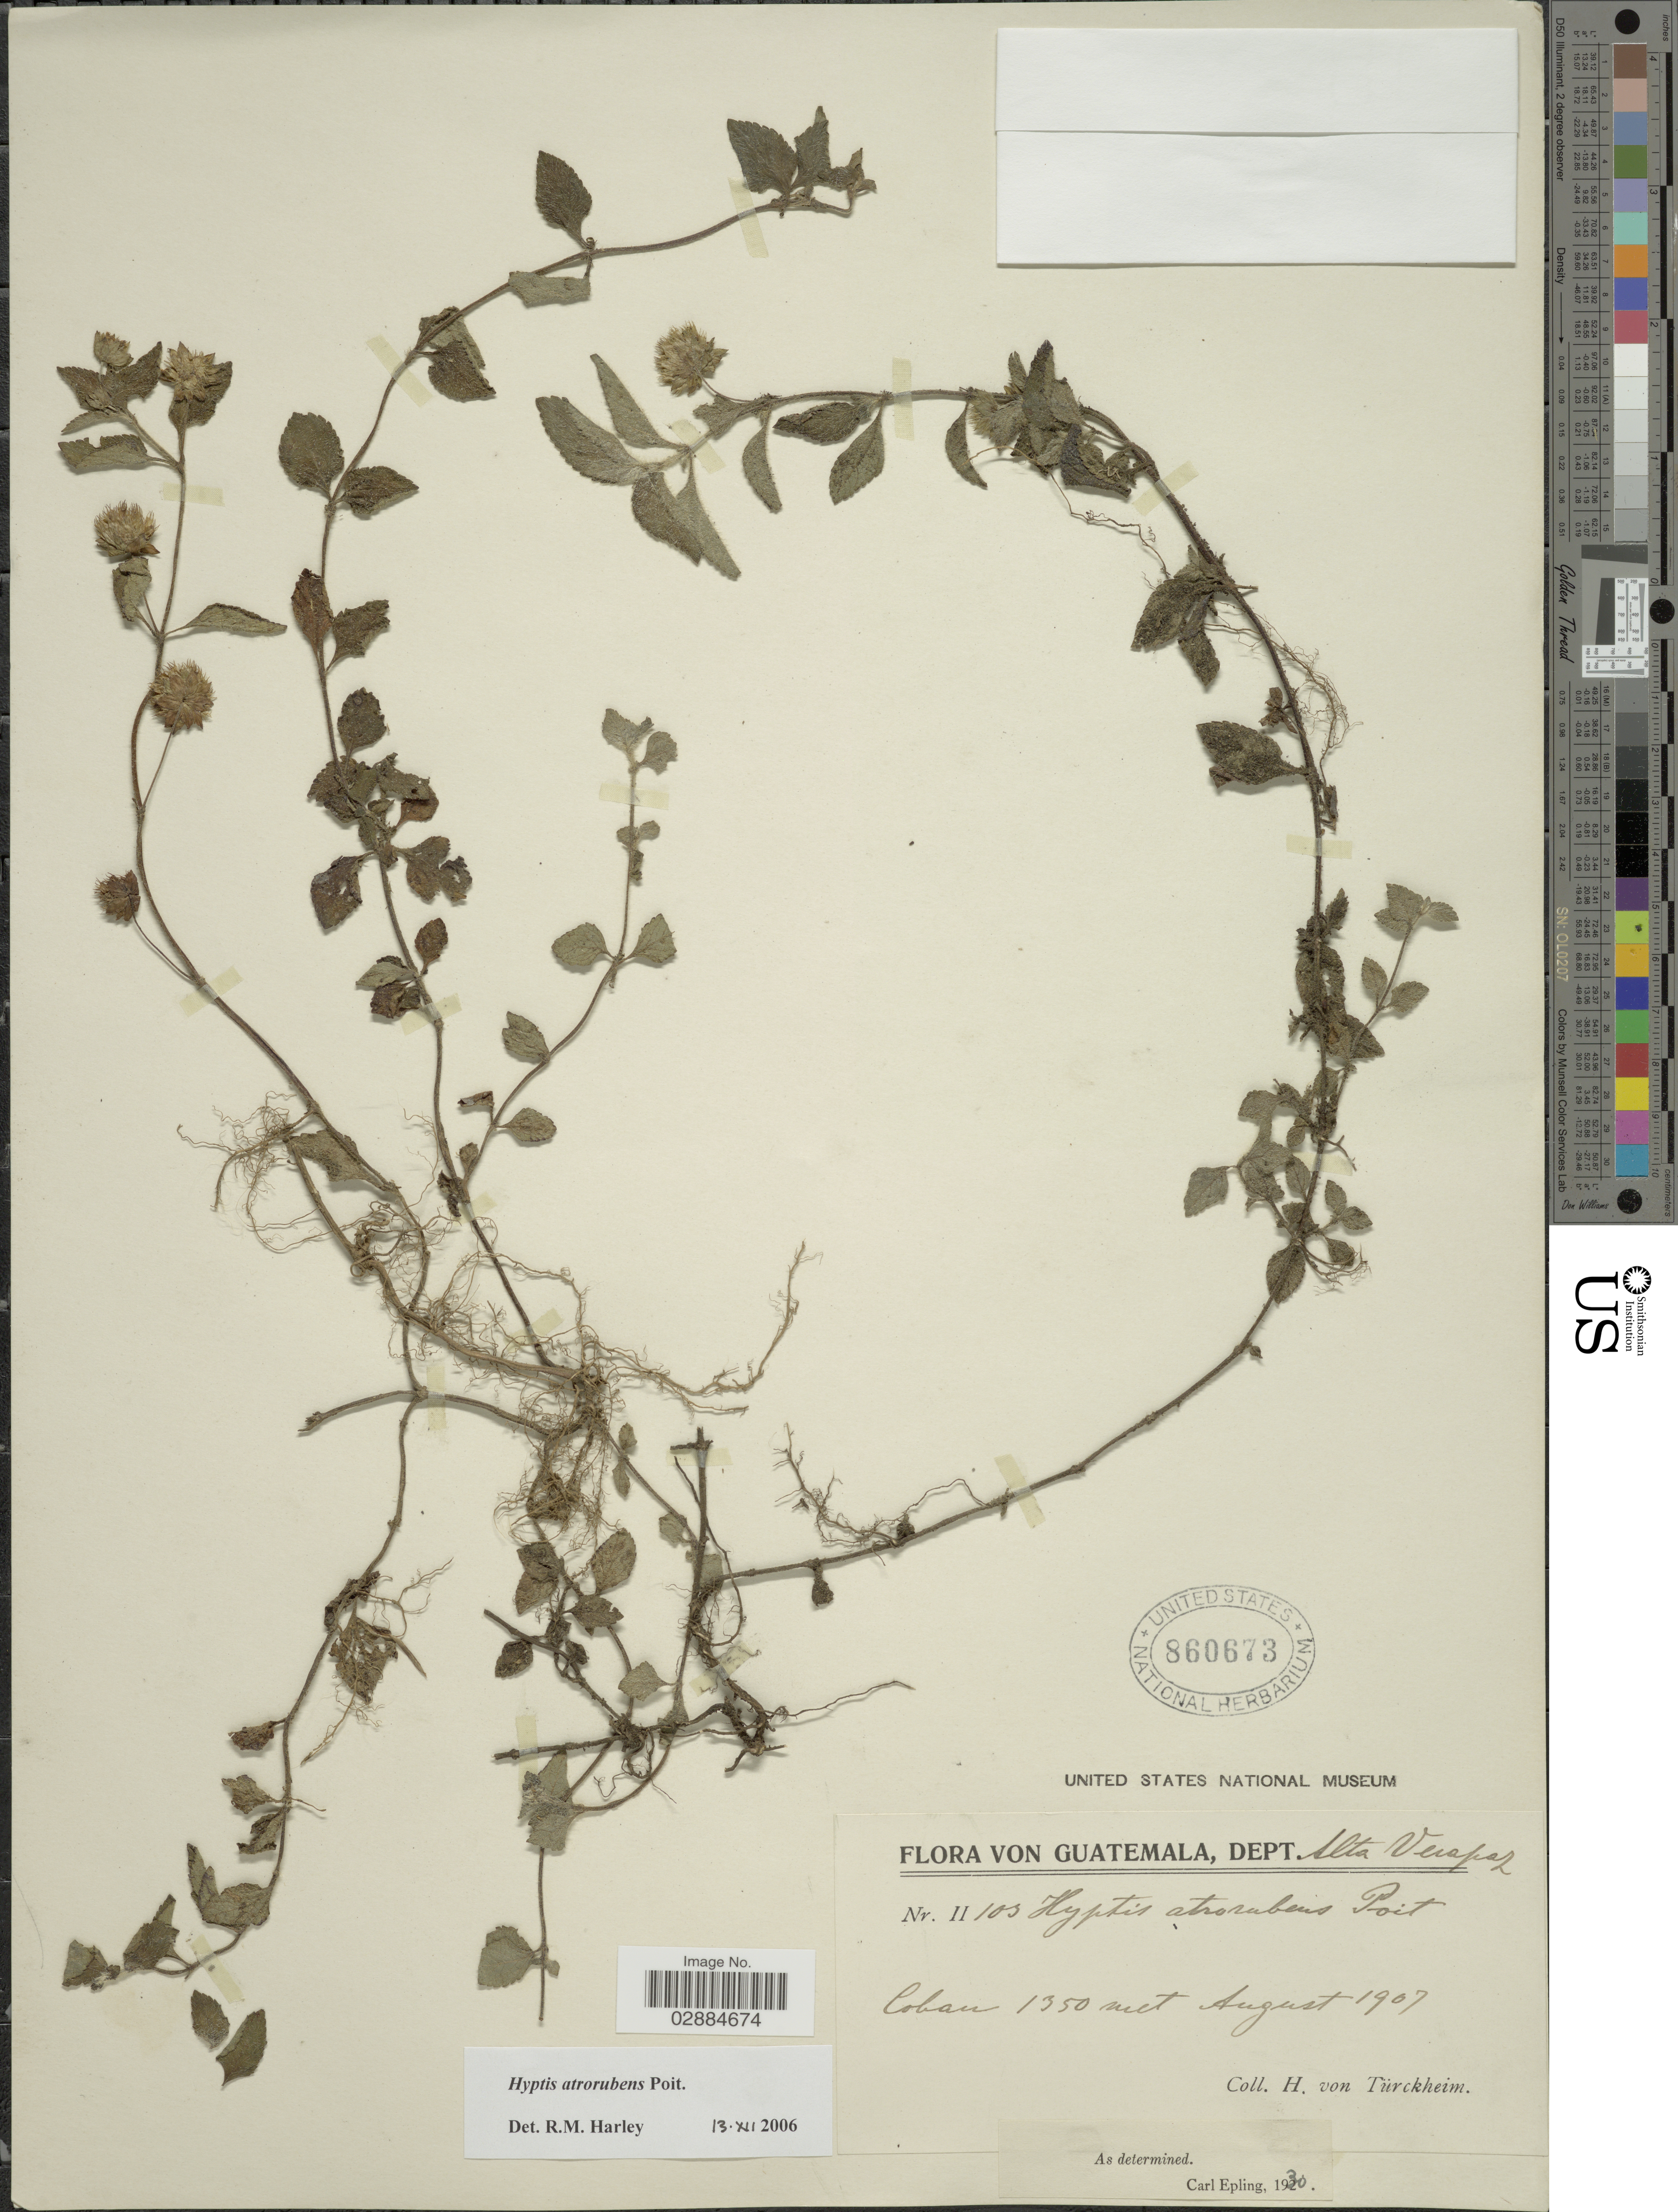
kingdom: Plantae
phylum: Tracheophyta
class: Magnoliopsida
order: Lamiales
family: Lamiaceae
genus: Hyptis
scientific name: Hyptis atrorubens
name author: Poit.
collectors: H. von Türckheim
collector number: II103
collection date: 1907-08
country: Guatemala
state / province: Alta Verapaz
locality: Dept. Alta Verapaz, Coban.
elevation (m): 1350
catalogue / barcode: US 860673